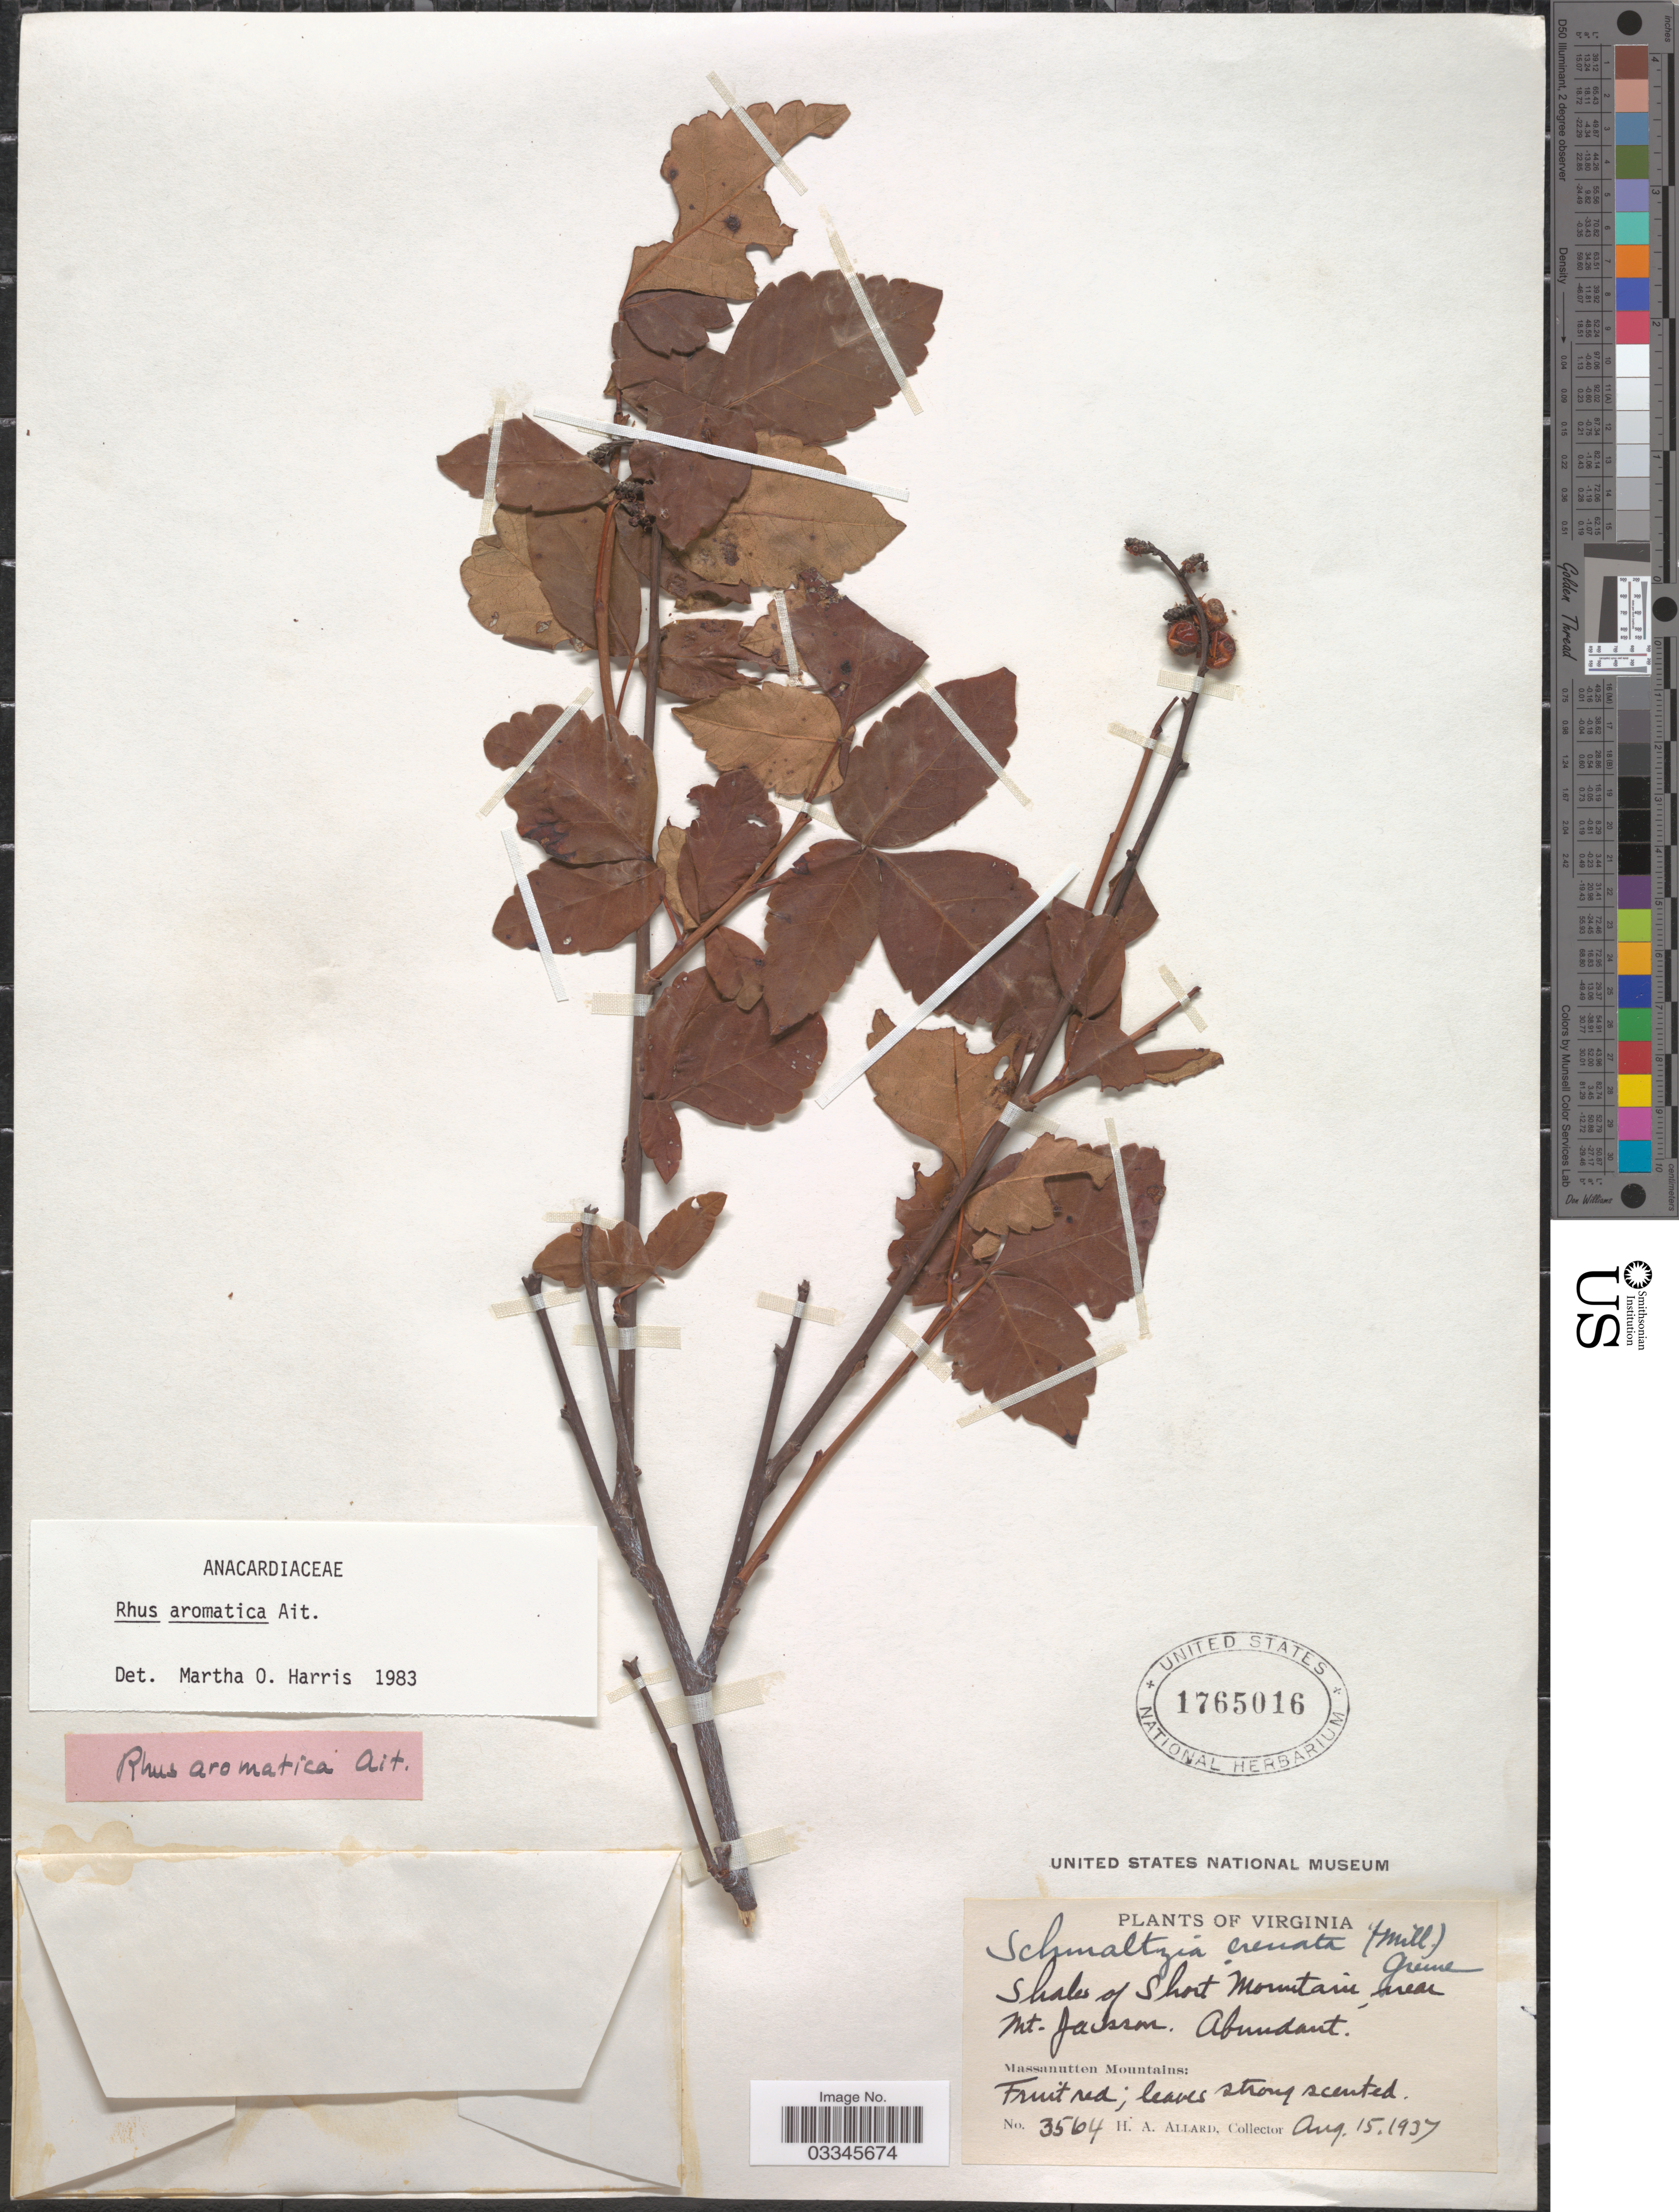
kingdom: Plantae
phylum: Tracheophyta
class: Magnoliopsida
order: Sapindales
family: Anacardiaceae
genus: Rhus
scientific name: Rhus aromatica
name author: Aiton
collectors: H. A. Allard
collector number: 3564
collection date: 1937-08-15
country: United States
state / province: Virginia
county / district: Shenandoah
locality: Shales of Short Mountain area Mt. Jackson. Masanutten Mountains.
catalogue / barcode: US 1765016